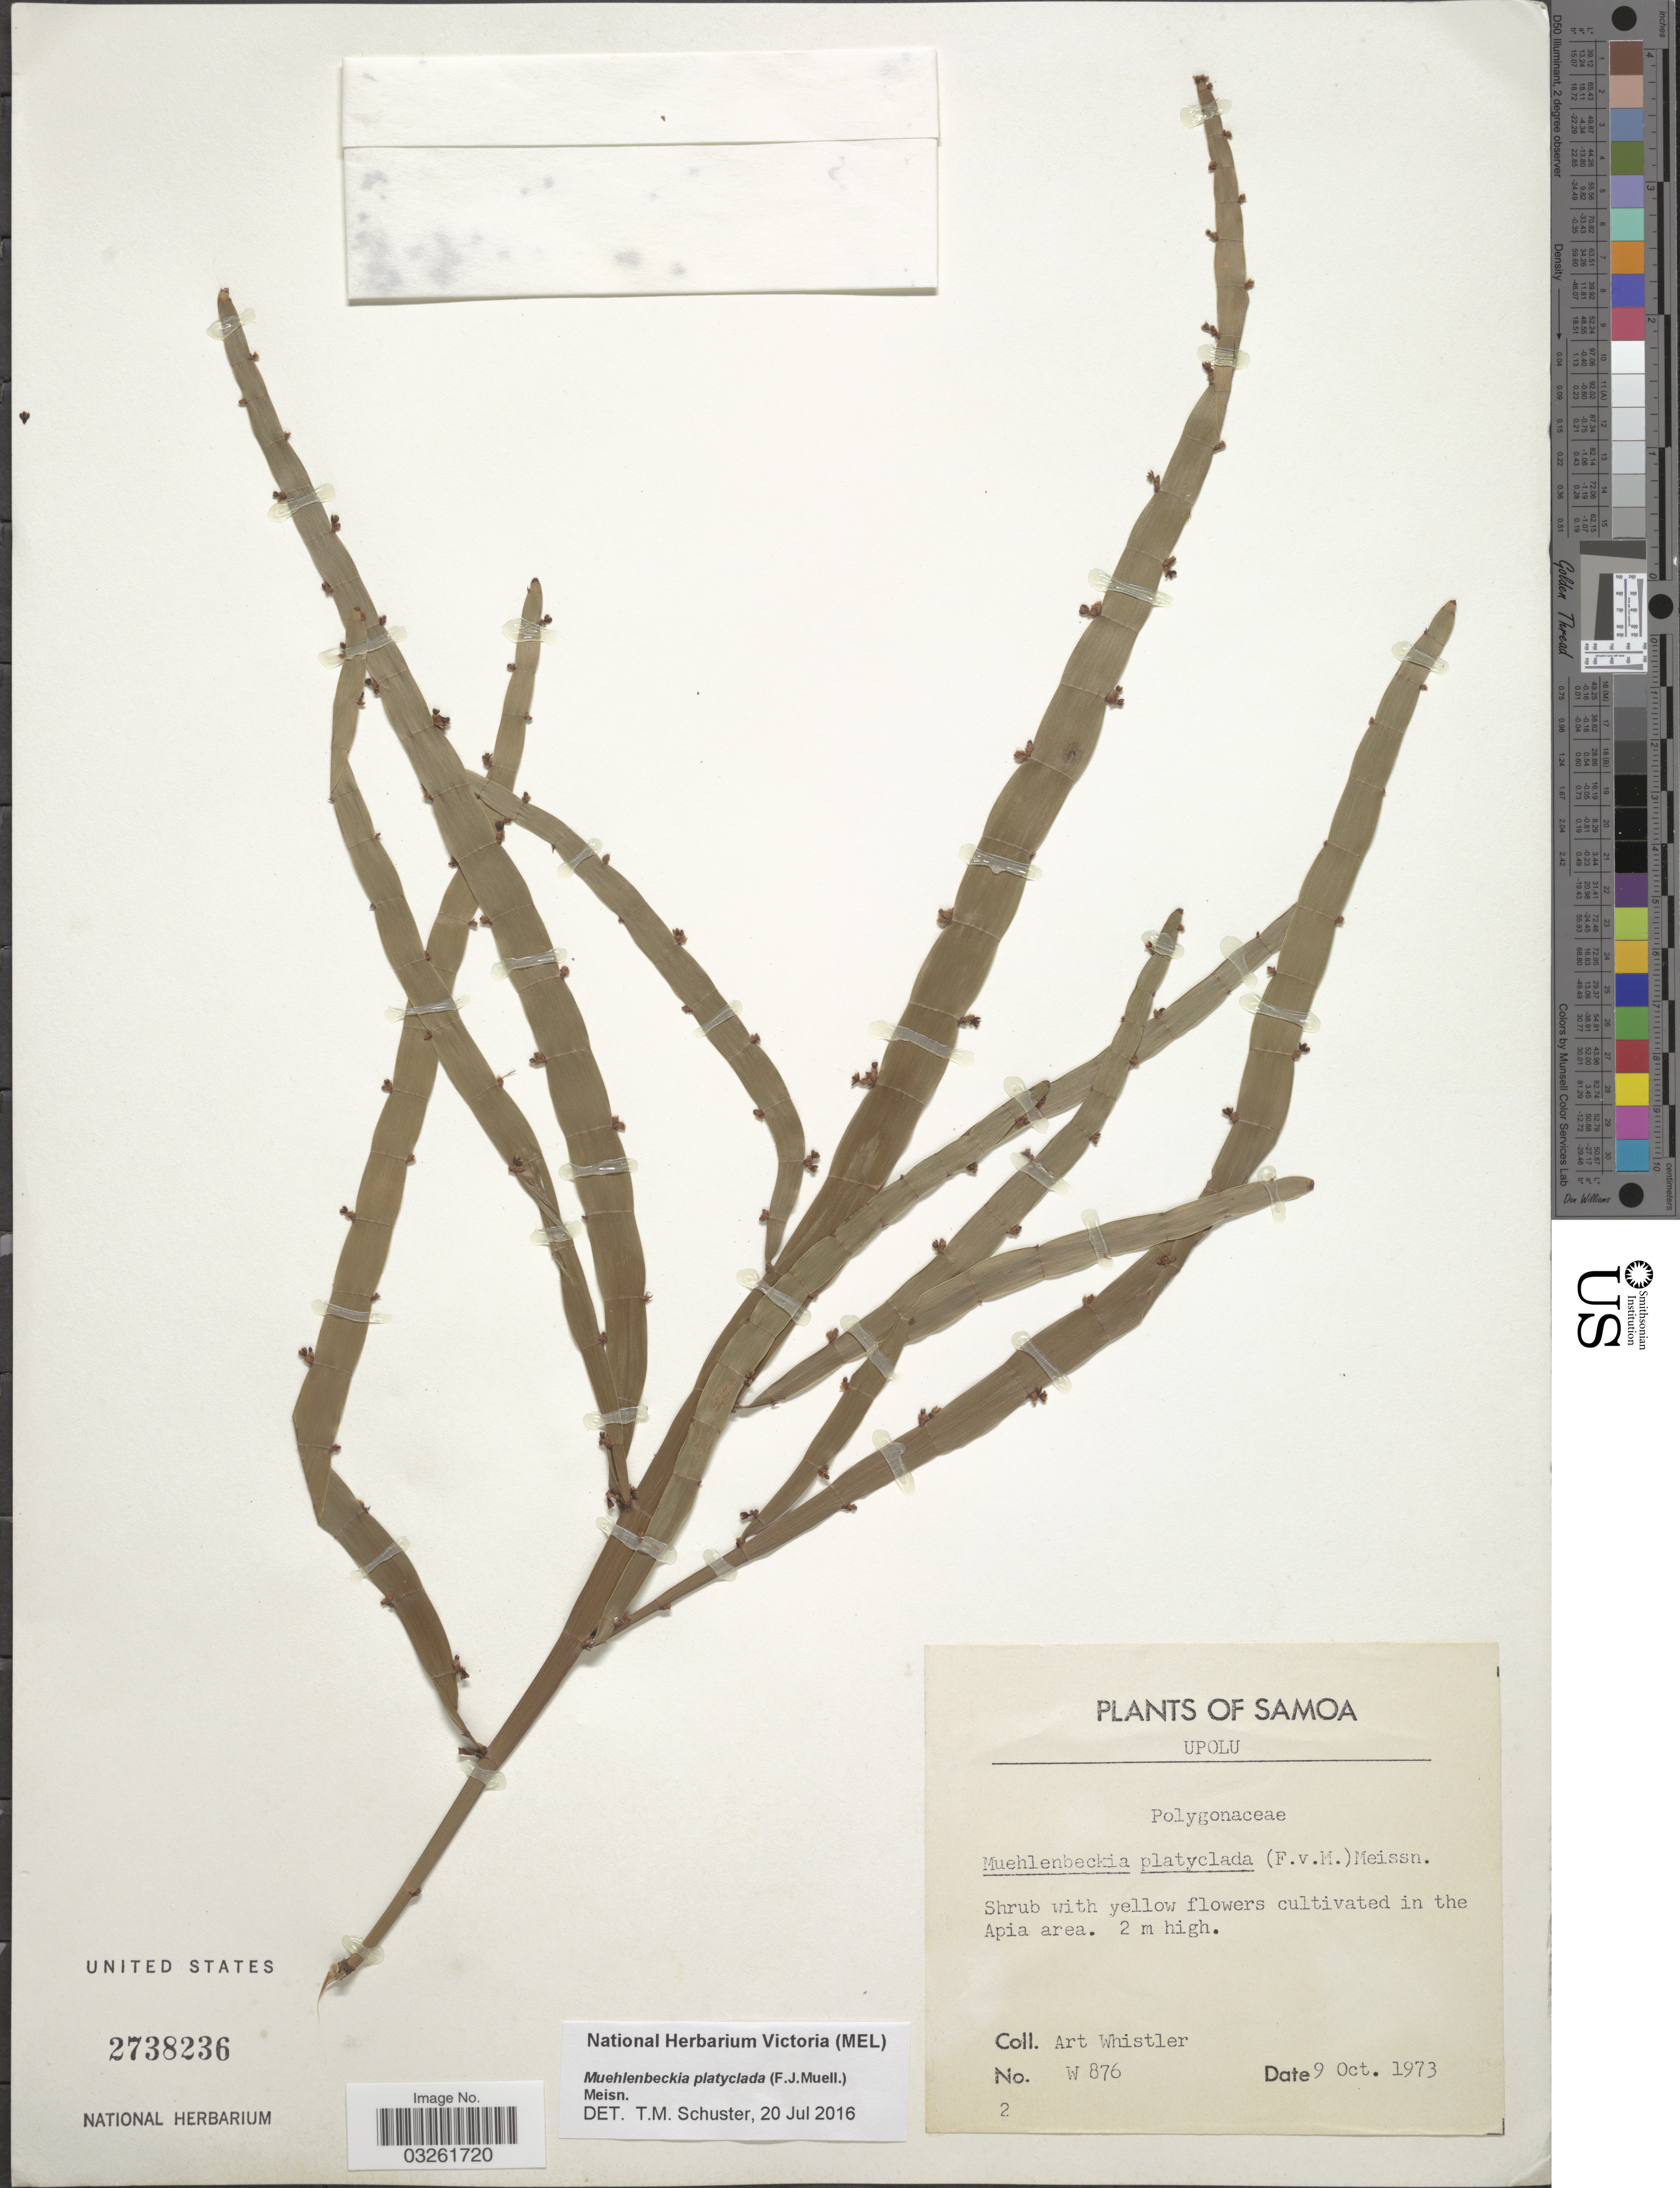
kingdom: Plantae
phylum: Tracheophyta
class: Magnoliopsida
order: Caryophyllales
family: Polygonaceae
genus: Muehlenbeckia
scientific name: Muehlenbeckia platyclada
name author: (F. Muell.) Meisn.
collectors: A. Whistler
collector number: W 876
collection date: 1973-10-09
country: Samoa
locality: Samoa, Upolu. Cultivated in the Apia area.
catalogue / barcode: US 2738236